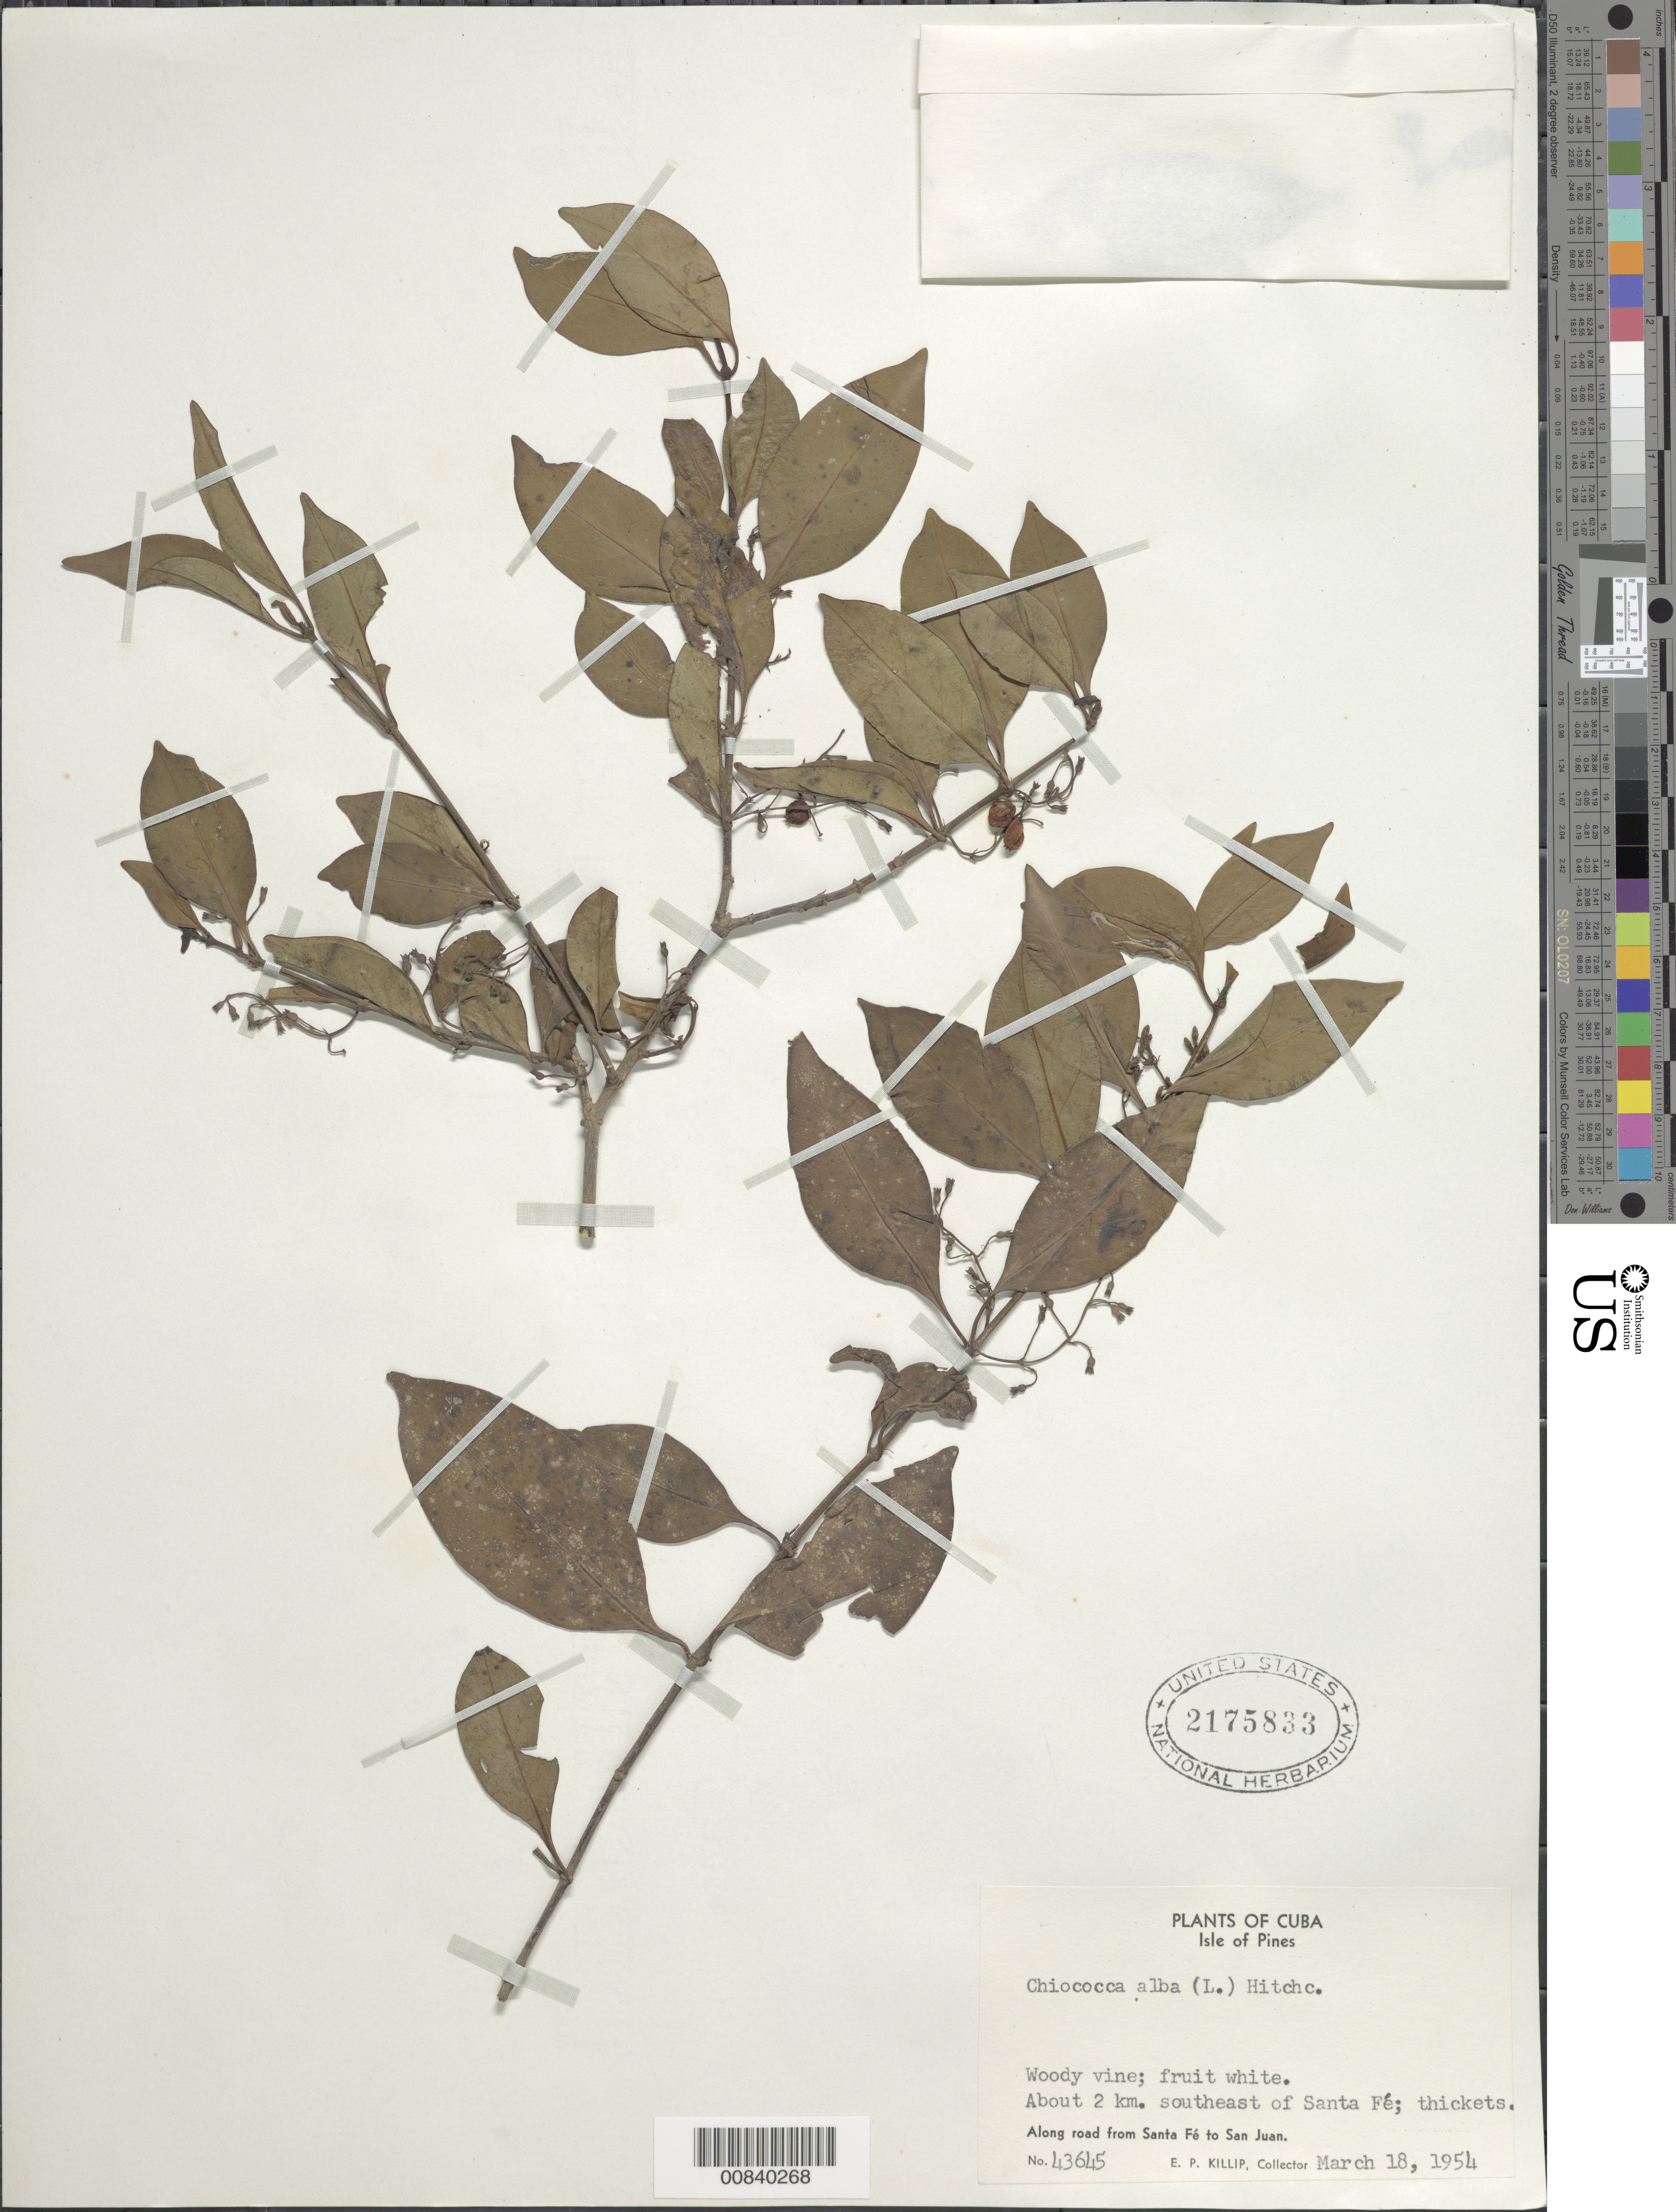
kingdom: Plantae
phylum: Tracheophyta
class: Magnoliopsida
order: Gentianales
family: Rubiaceae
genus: Chiococca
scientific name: Chiococca alba subsp. alba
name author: (L.) Hitchc.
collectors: E. P. Killip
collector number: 43645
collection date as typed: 18 Mar 1954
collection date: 1954-03-18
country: Cuba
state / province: Isla de La Juventud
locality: Along road from Santa Fé to San Juan, about 2 km southeast of Santa Fé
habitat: Thickets, along road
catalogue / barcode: US 2175833